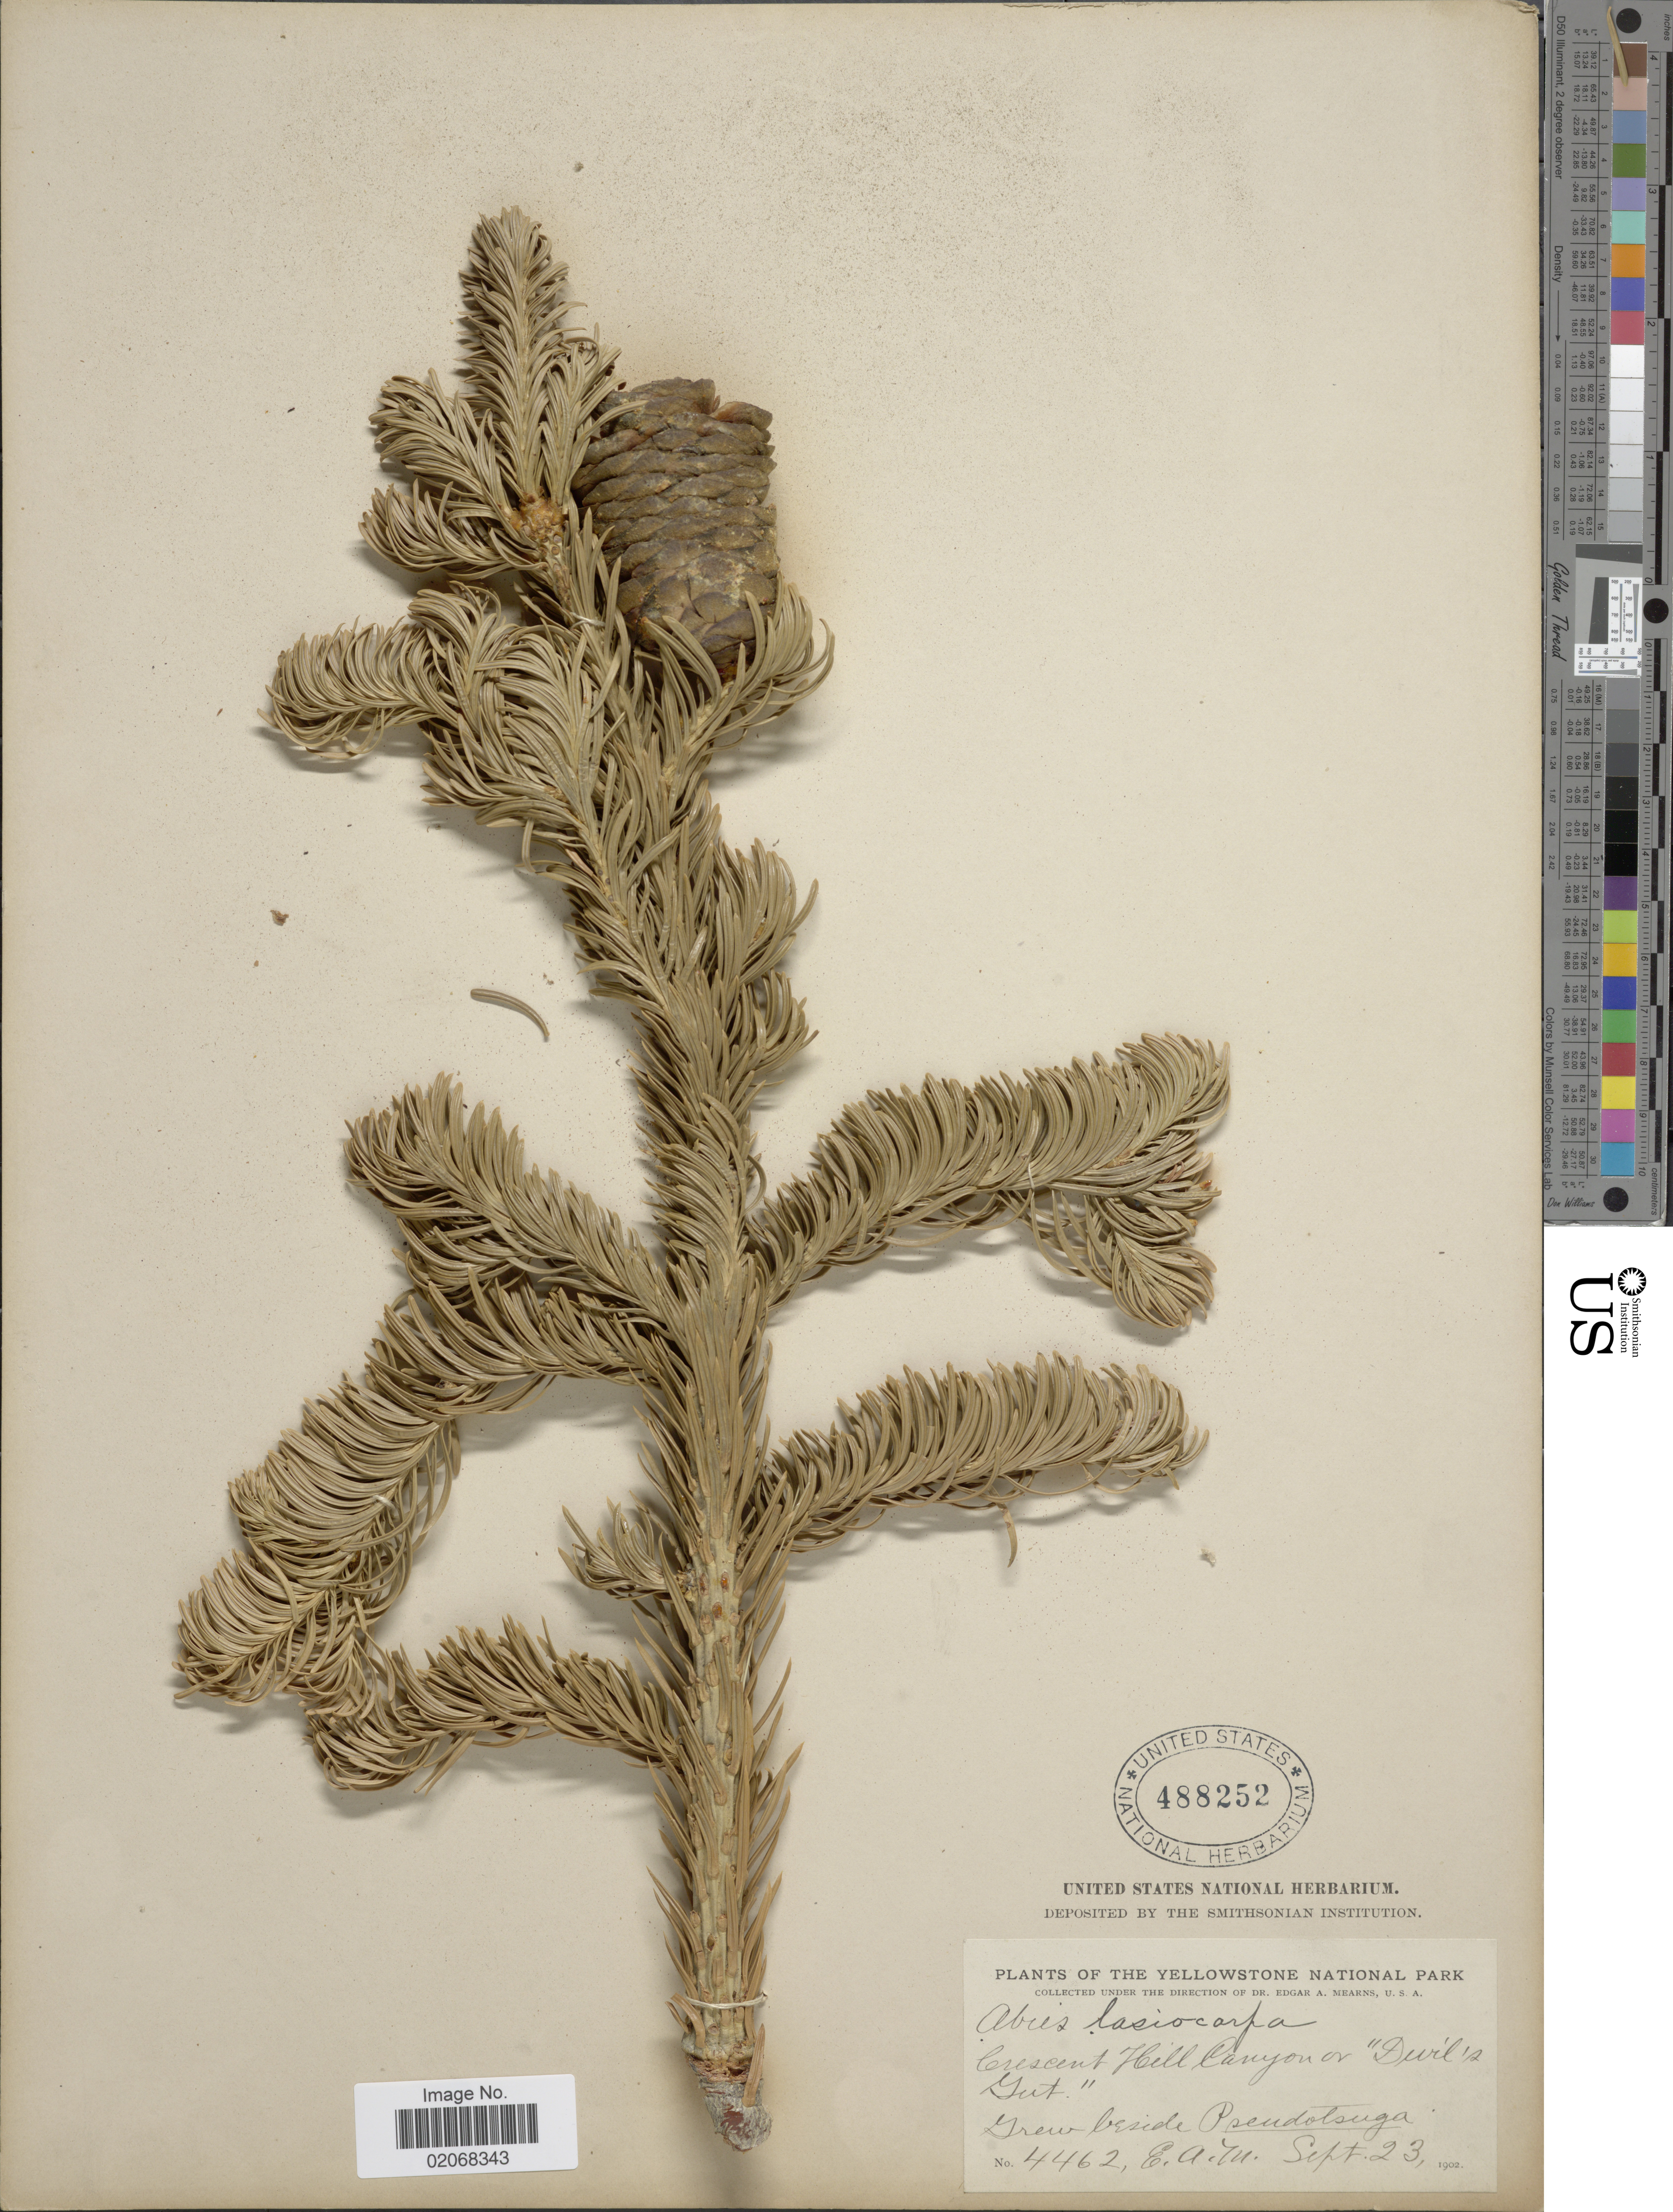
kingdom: Plantae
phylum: Tracheophyta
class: Pinopsida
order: Pinales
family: Pinaceae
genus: Abies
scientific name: Abies lasiocarpa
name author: (Hook.) Nutt.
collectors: E. A. Mearns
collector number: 4462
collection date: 1902-09-23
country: United States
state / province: Wyoming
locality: The Yellowstone National Park, Crescent Hill Canyon or 'Devil's Gut'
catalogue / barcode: US 488252